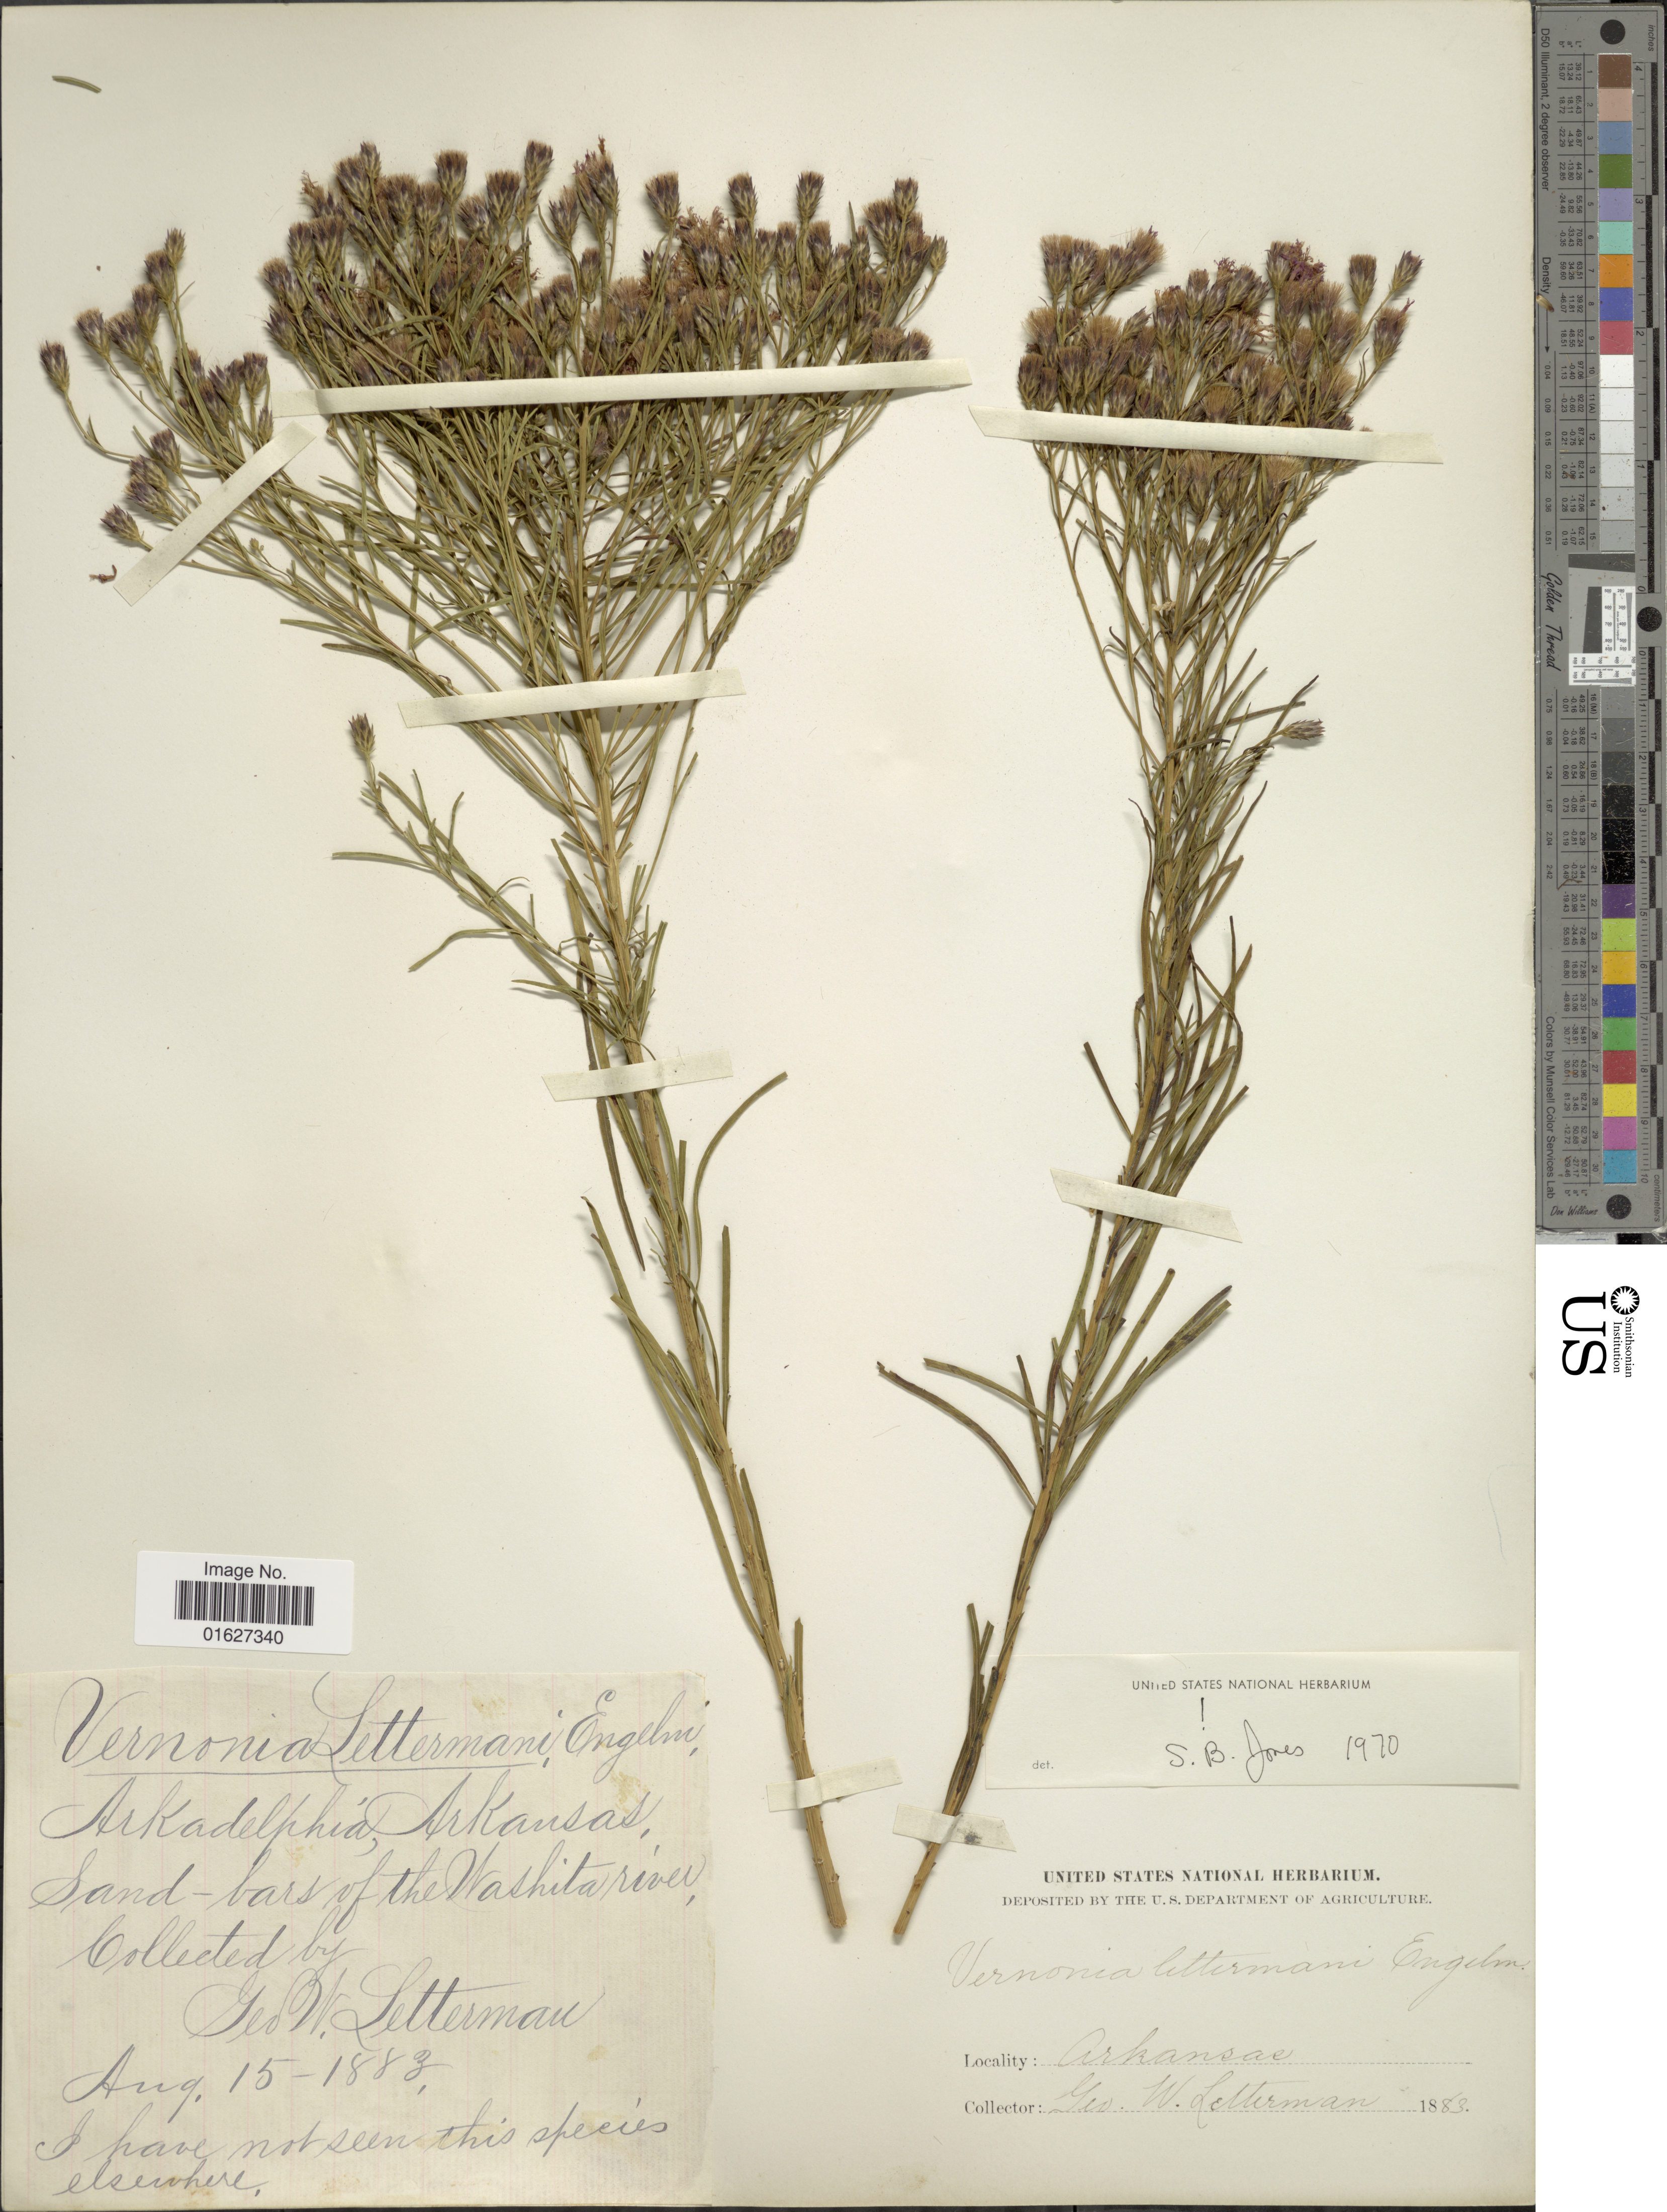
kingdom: Plantae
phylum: Tracheophyta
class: Magnoliopsida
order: Asterales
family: Asteraceae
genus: Vernonia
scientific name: Vernonia lettermannii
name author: Engelm. ex A. Gray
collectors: G. W. Letterman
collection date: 1883-08-15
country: United States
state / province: Arkansas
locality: Arkansas. Arkadelphia. Sand-bars of the Washita river.